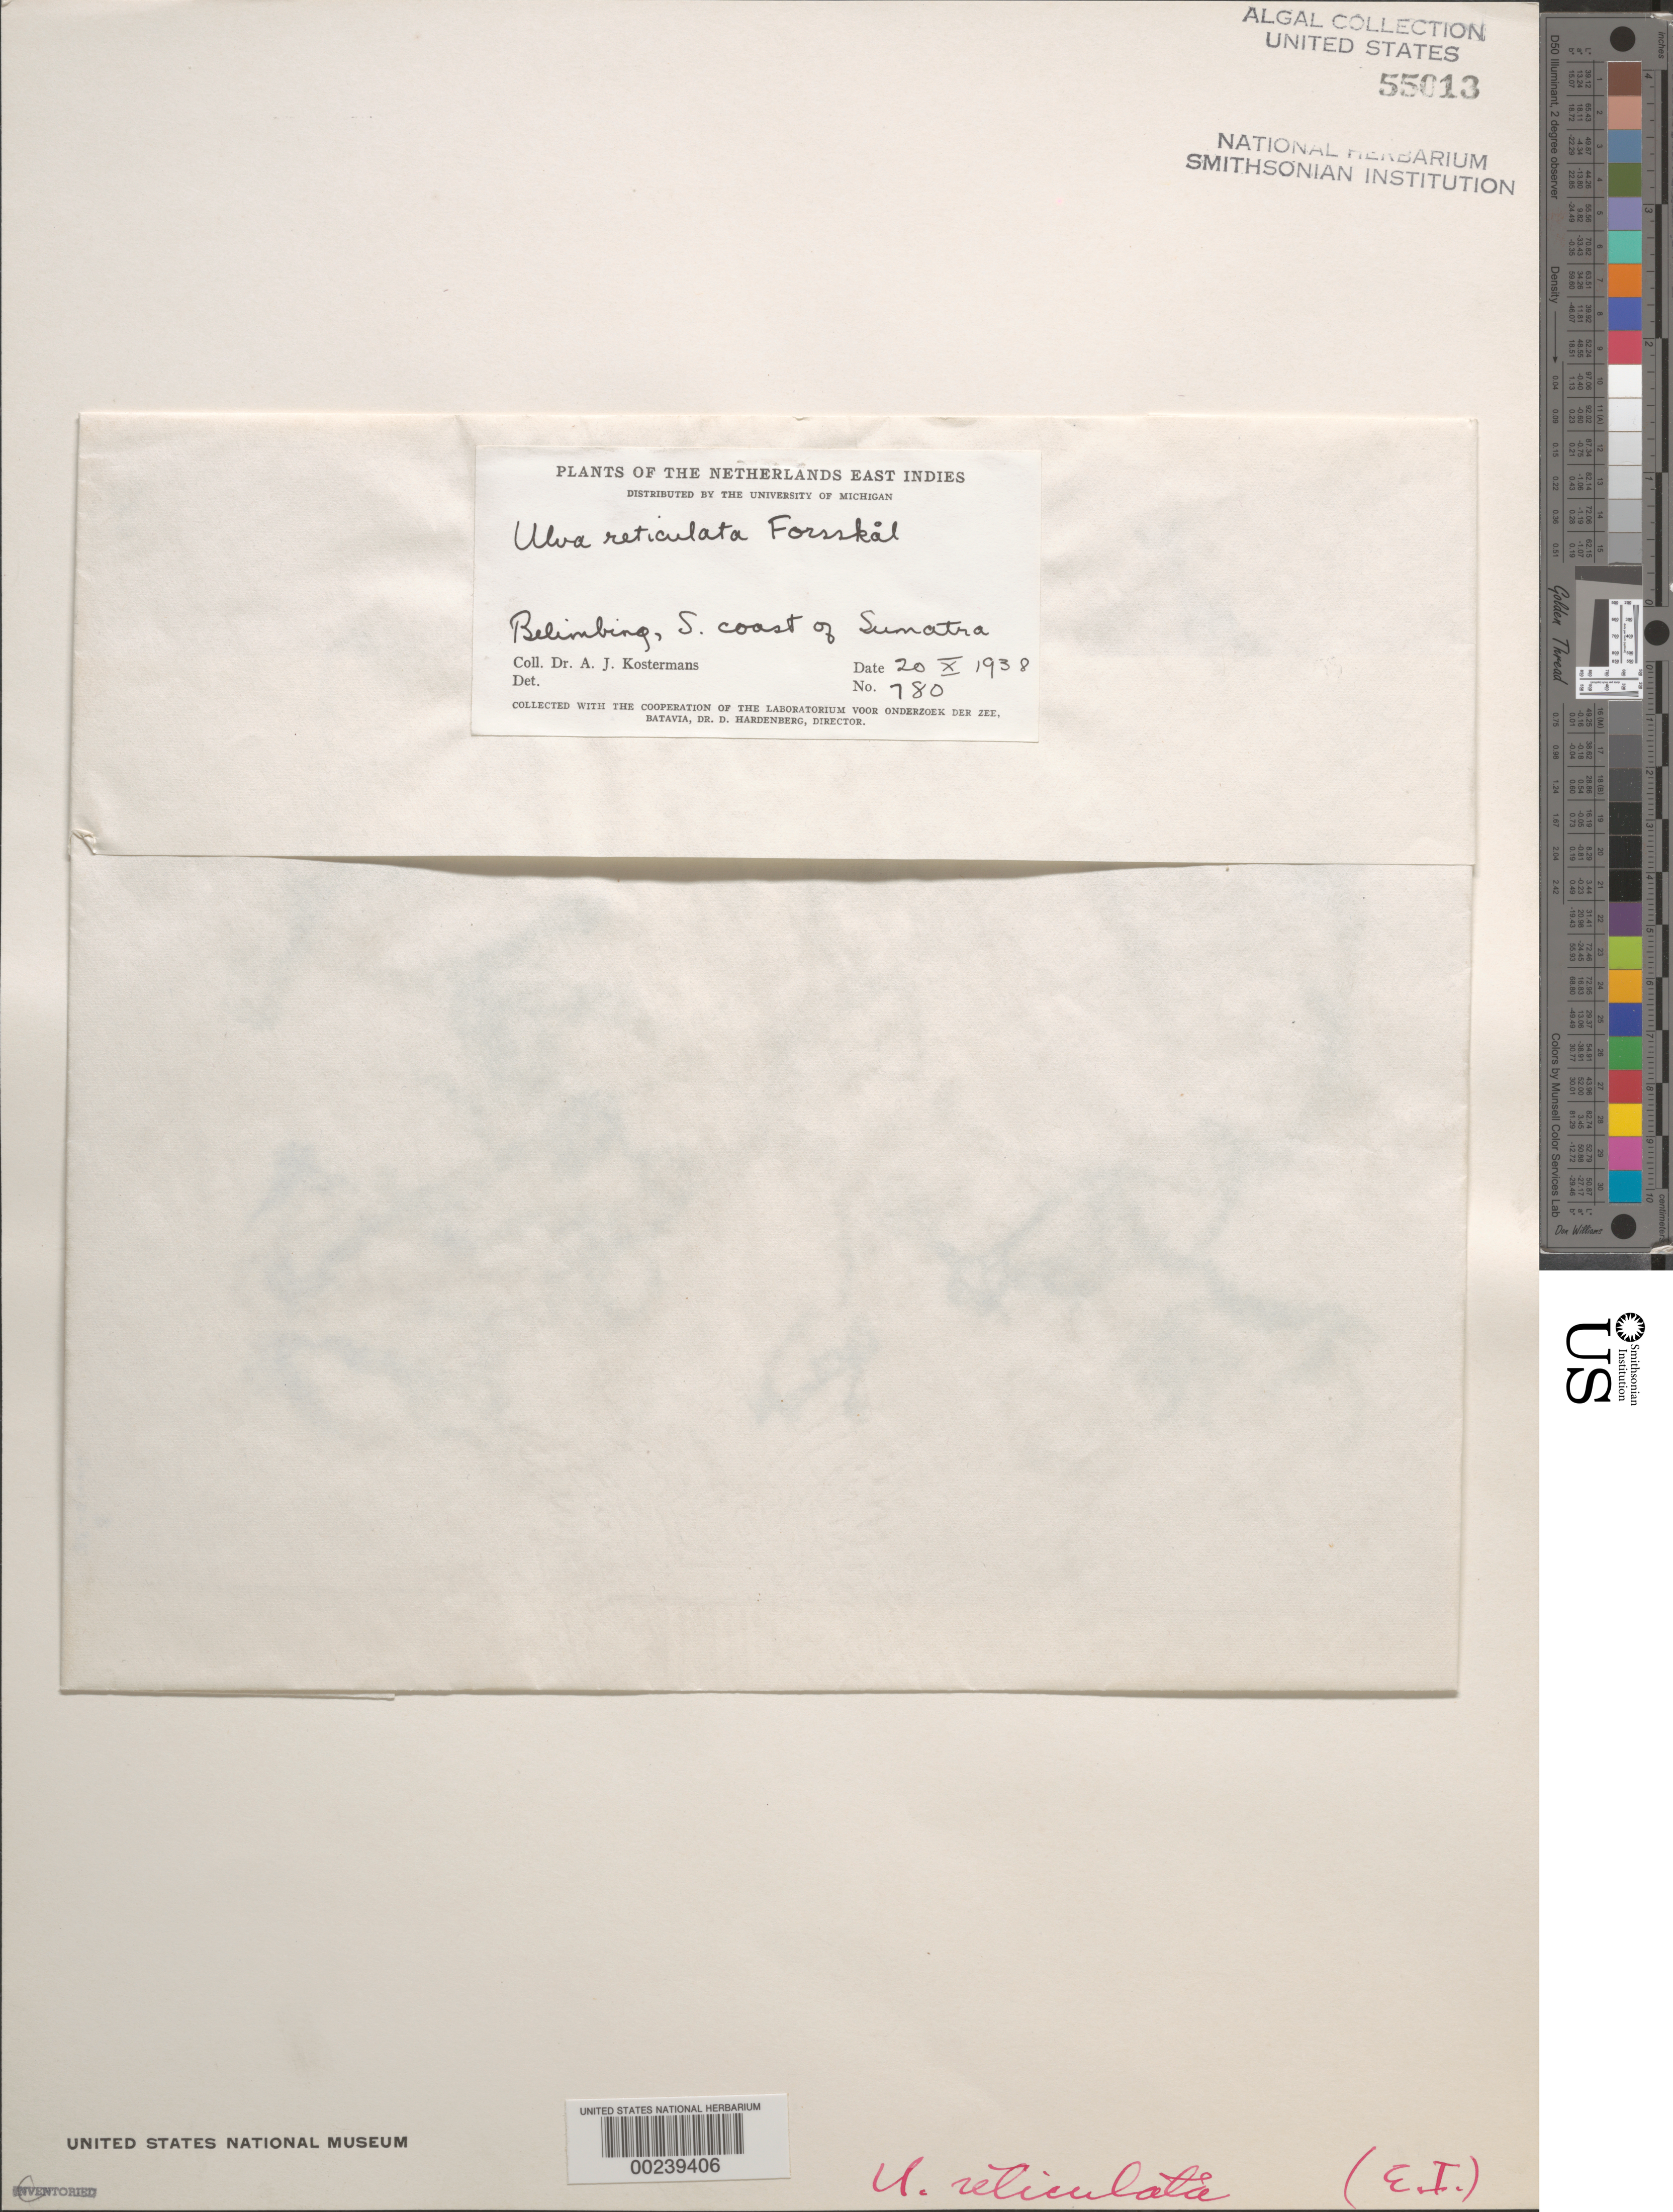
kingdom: Plantae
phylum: Chlorophyta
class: Ulvophyceae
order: Ulvales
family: Ulvaceae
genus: Ulva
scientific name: Ulva reticulata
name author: Forssk.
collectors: A. J. G. Kostermans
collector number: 780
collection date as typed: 20 Oct 1938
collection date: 1938-10-20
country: Indonesia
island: Sumatra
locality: Belimbing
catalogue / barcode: US 55013